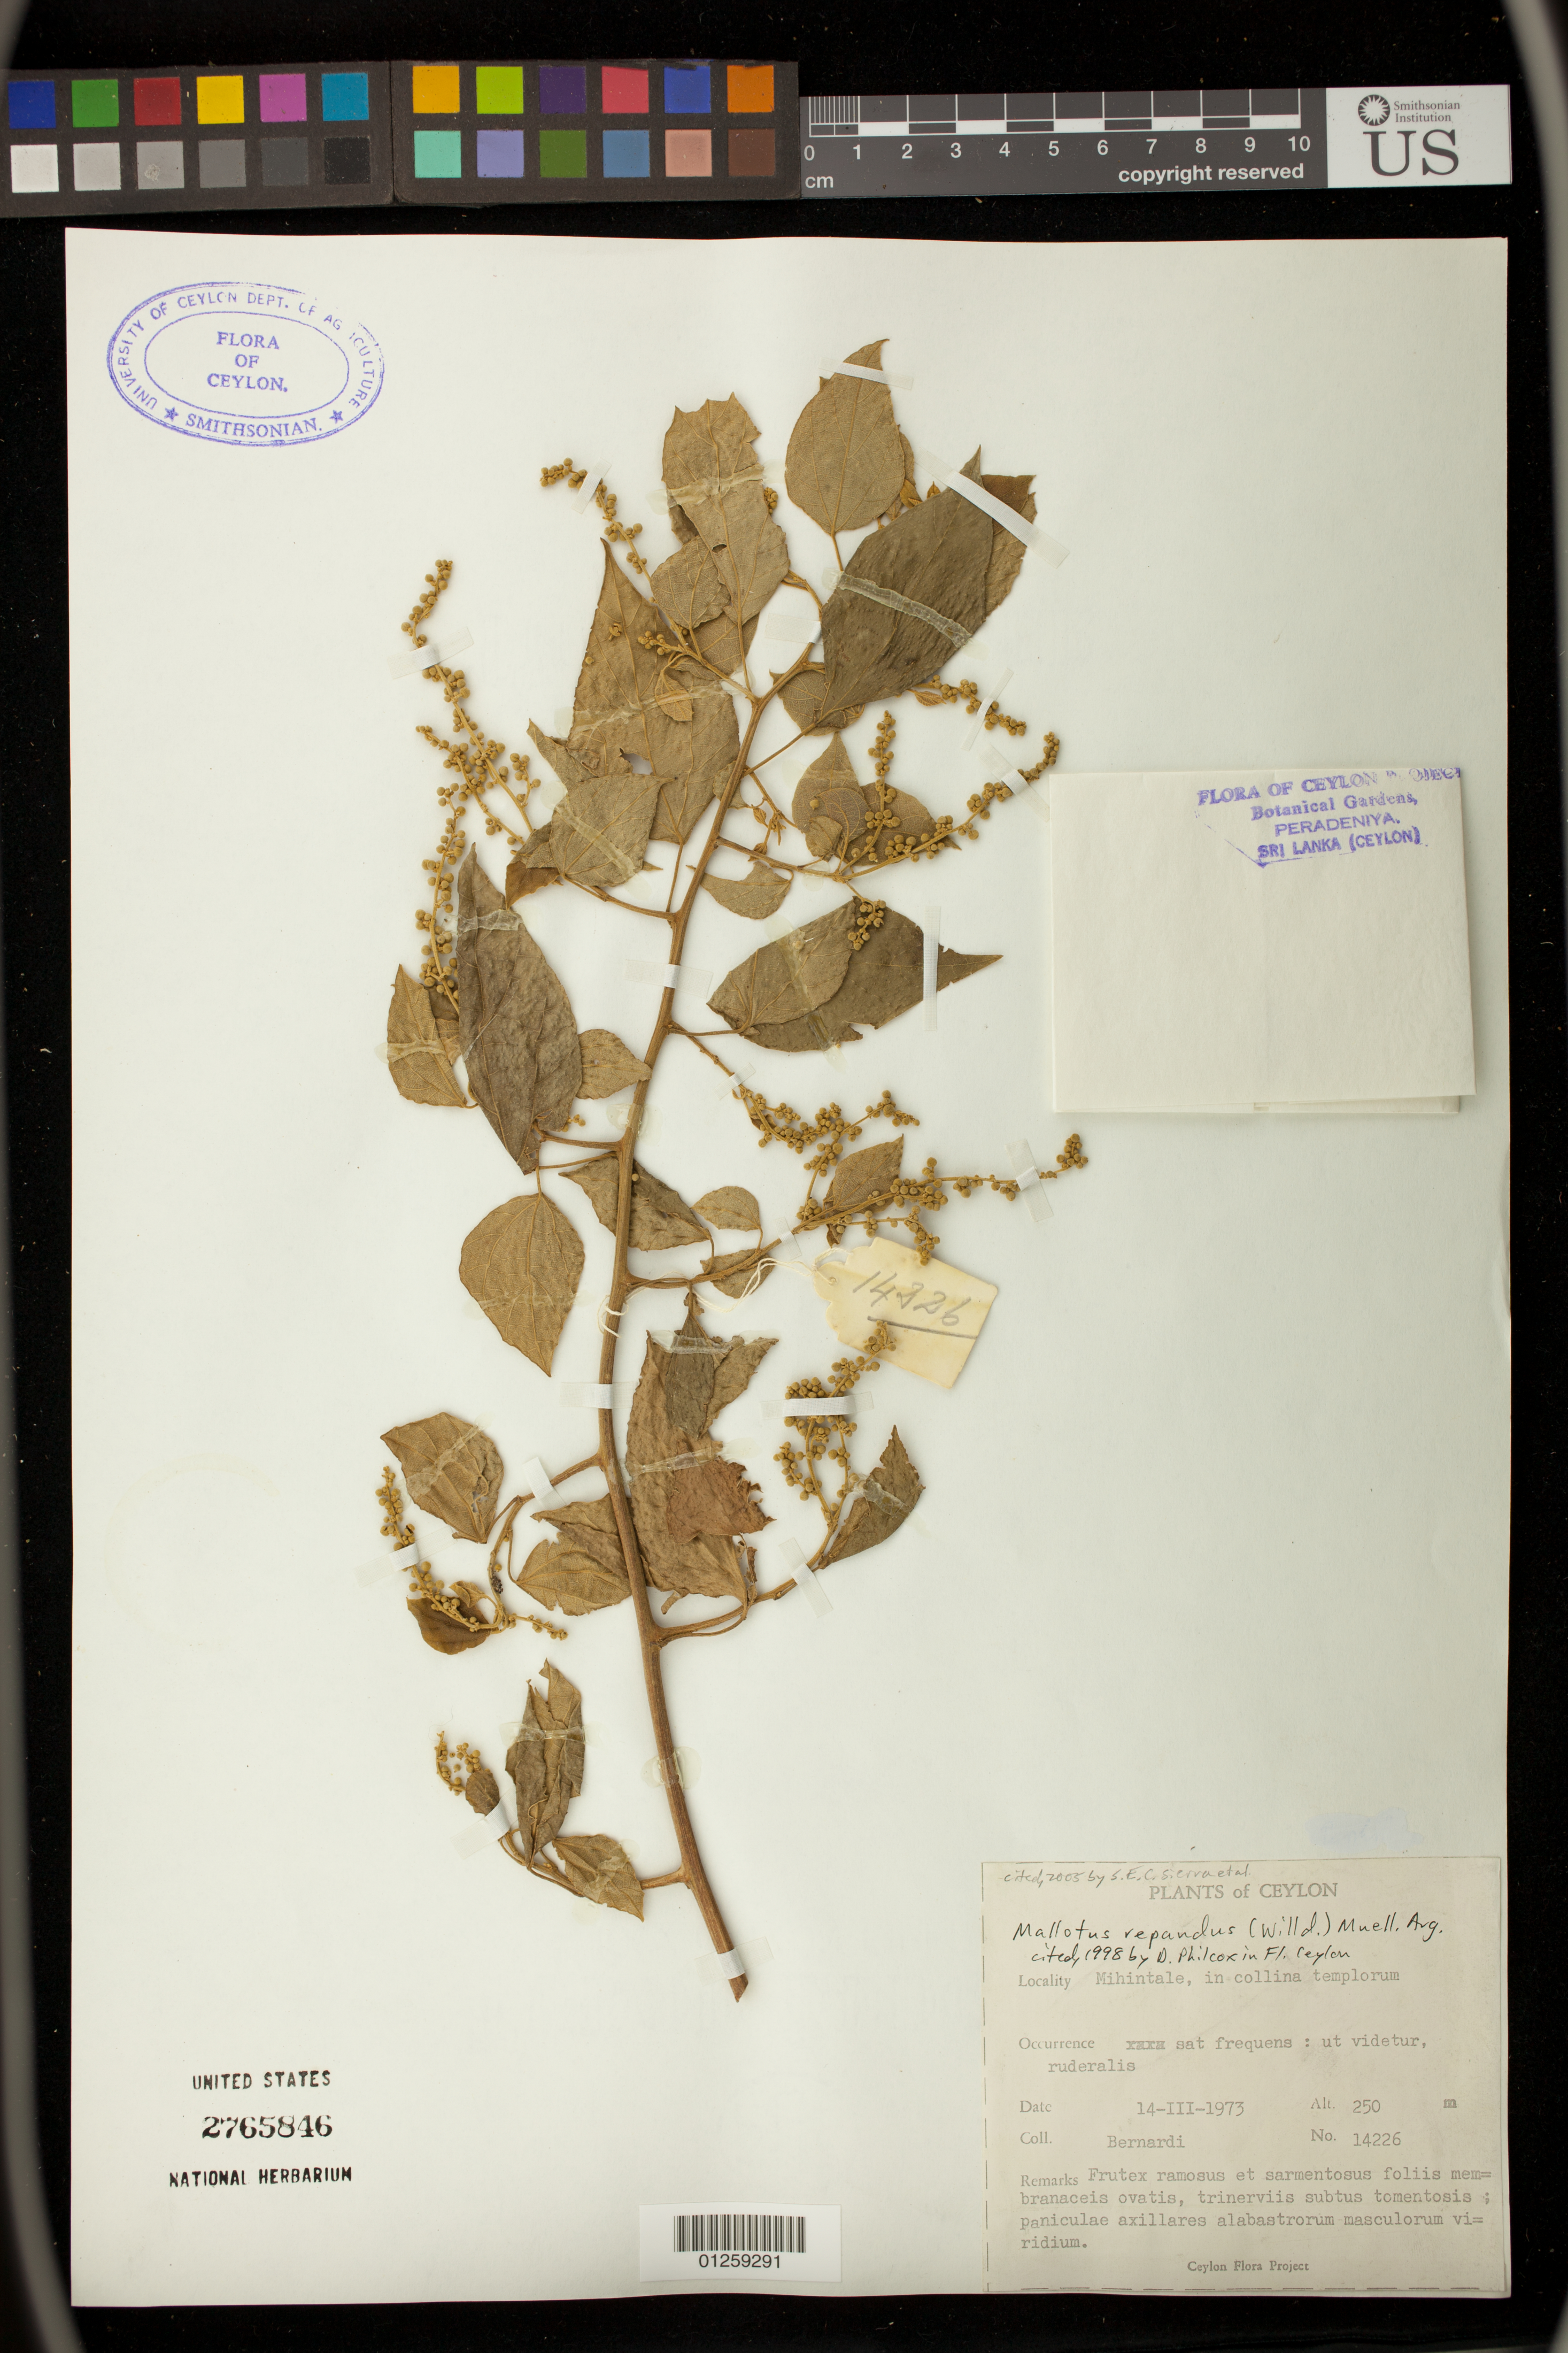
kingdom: Plantae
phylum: Tracheophyta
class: Magnoliopsida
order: Malpighiales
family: Euphorbiaceae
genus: Mallotus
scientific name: Mallotus repandus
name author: (Rottler) Müll. Arg.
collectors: Bernardi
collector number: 14226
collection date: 1973-03-14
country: Sri Lanka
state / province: North Central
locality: Mihintale in collina templorum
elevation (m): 250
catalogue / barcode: US 2765846